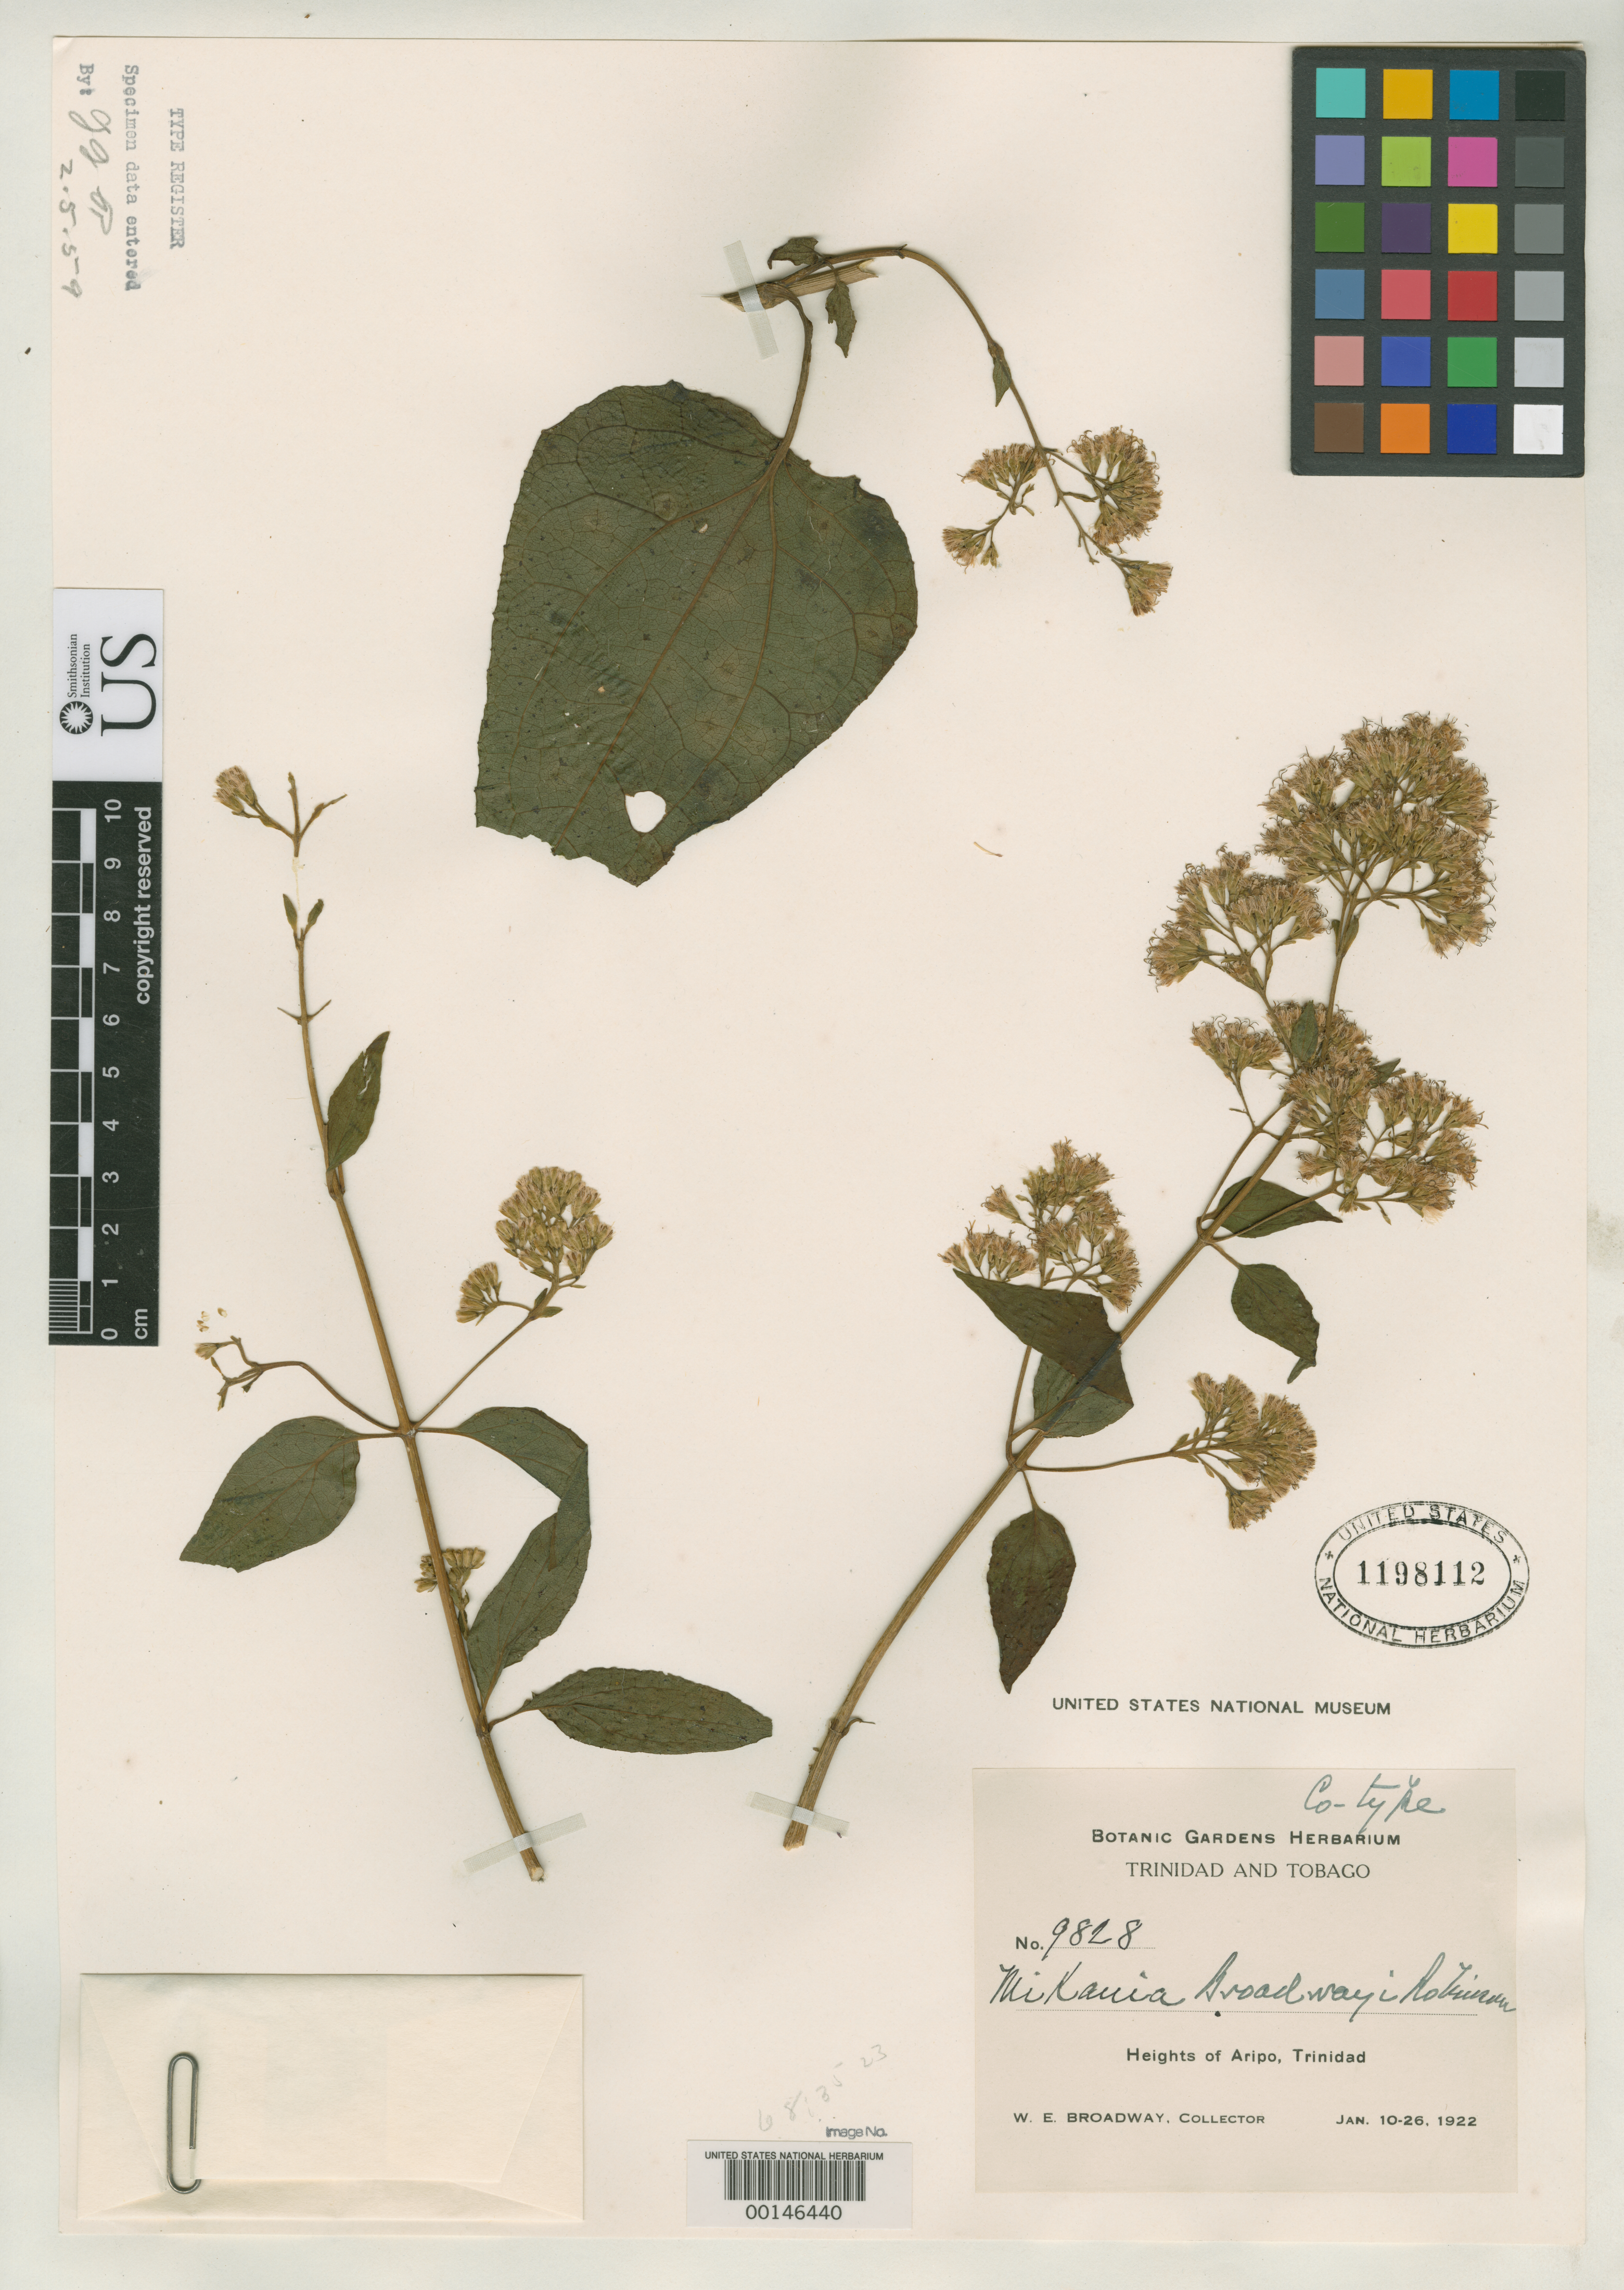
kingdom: Plantae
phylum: Tracheophyta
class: Magnoliopsida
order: Asterales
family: Asteraceae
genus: Mikania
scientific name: Mikania broadwayi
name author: B.L. Rob.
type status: Isotype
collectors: W. E. Broadway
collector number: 9828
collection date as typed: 10 Jan 1922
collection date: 1922-01-10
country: Trinidad and Tobago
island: Trinidad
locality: Aripo Mt.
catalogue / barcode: US 1198112